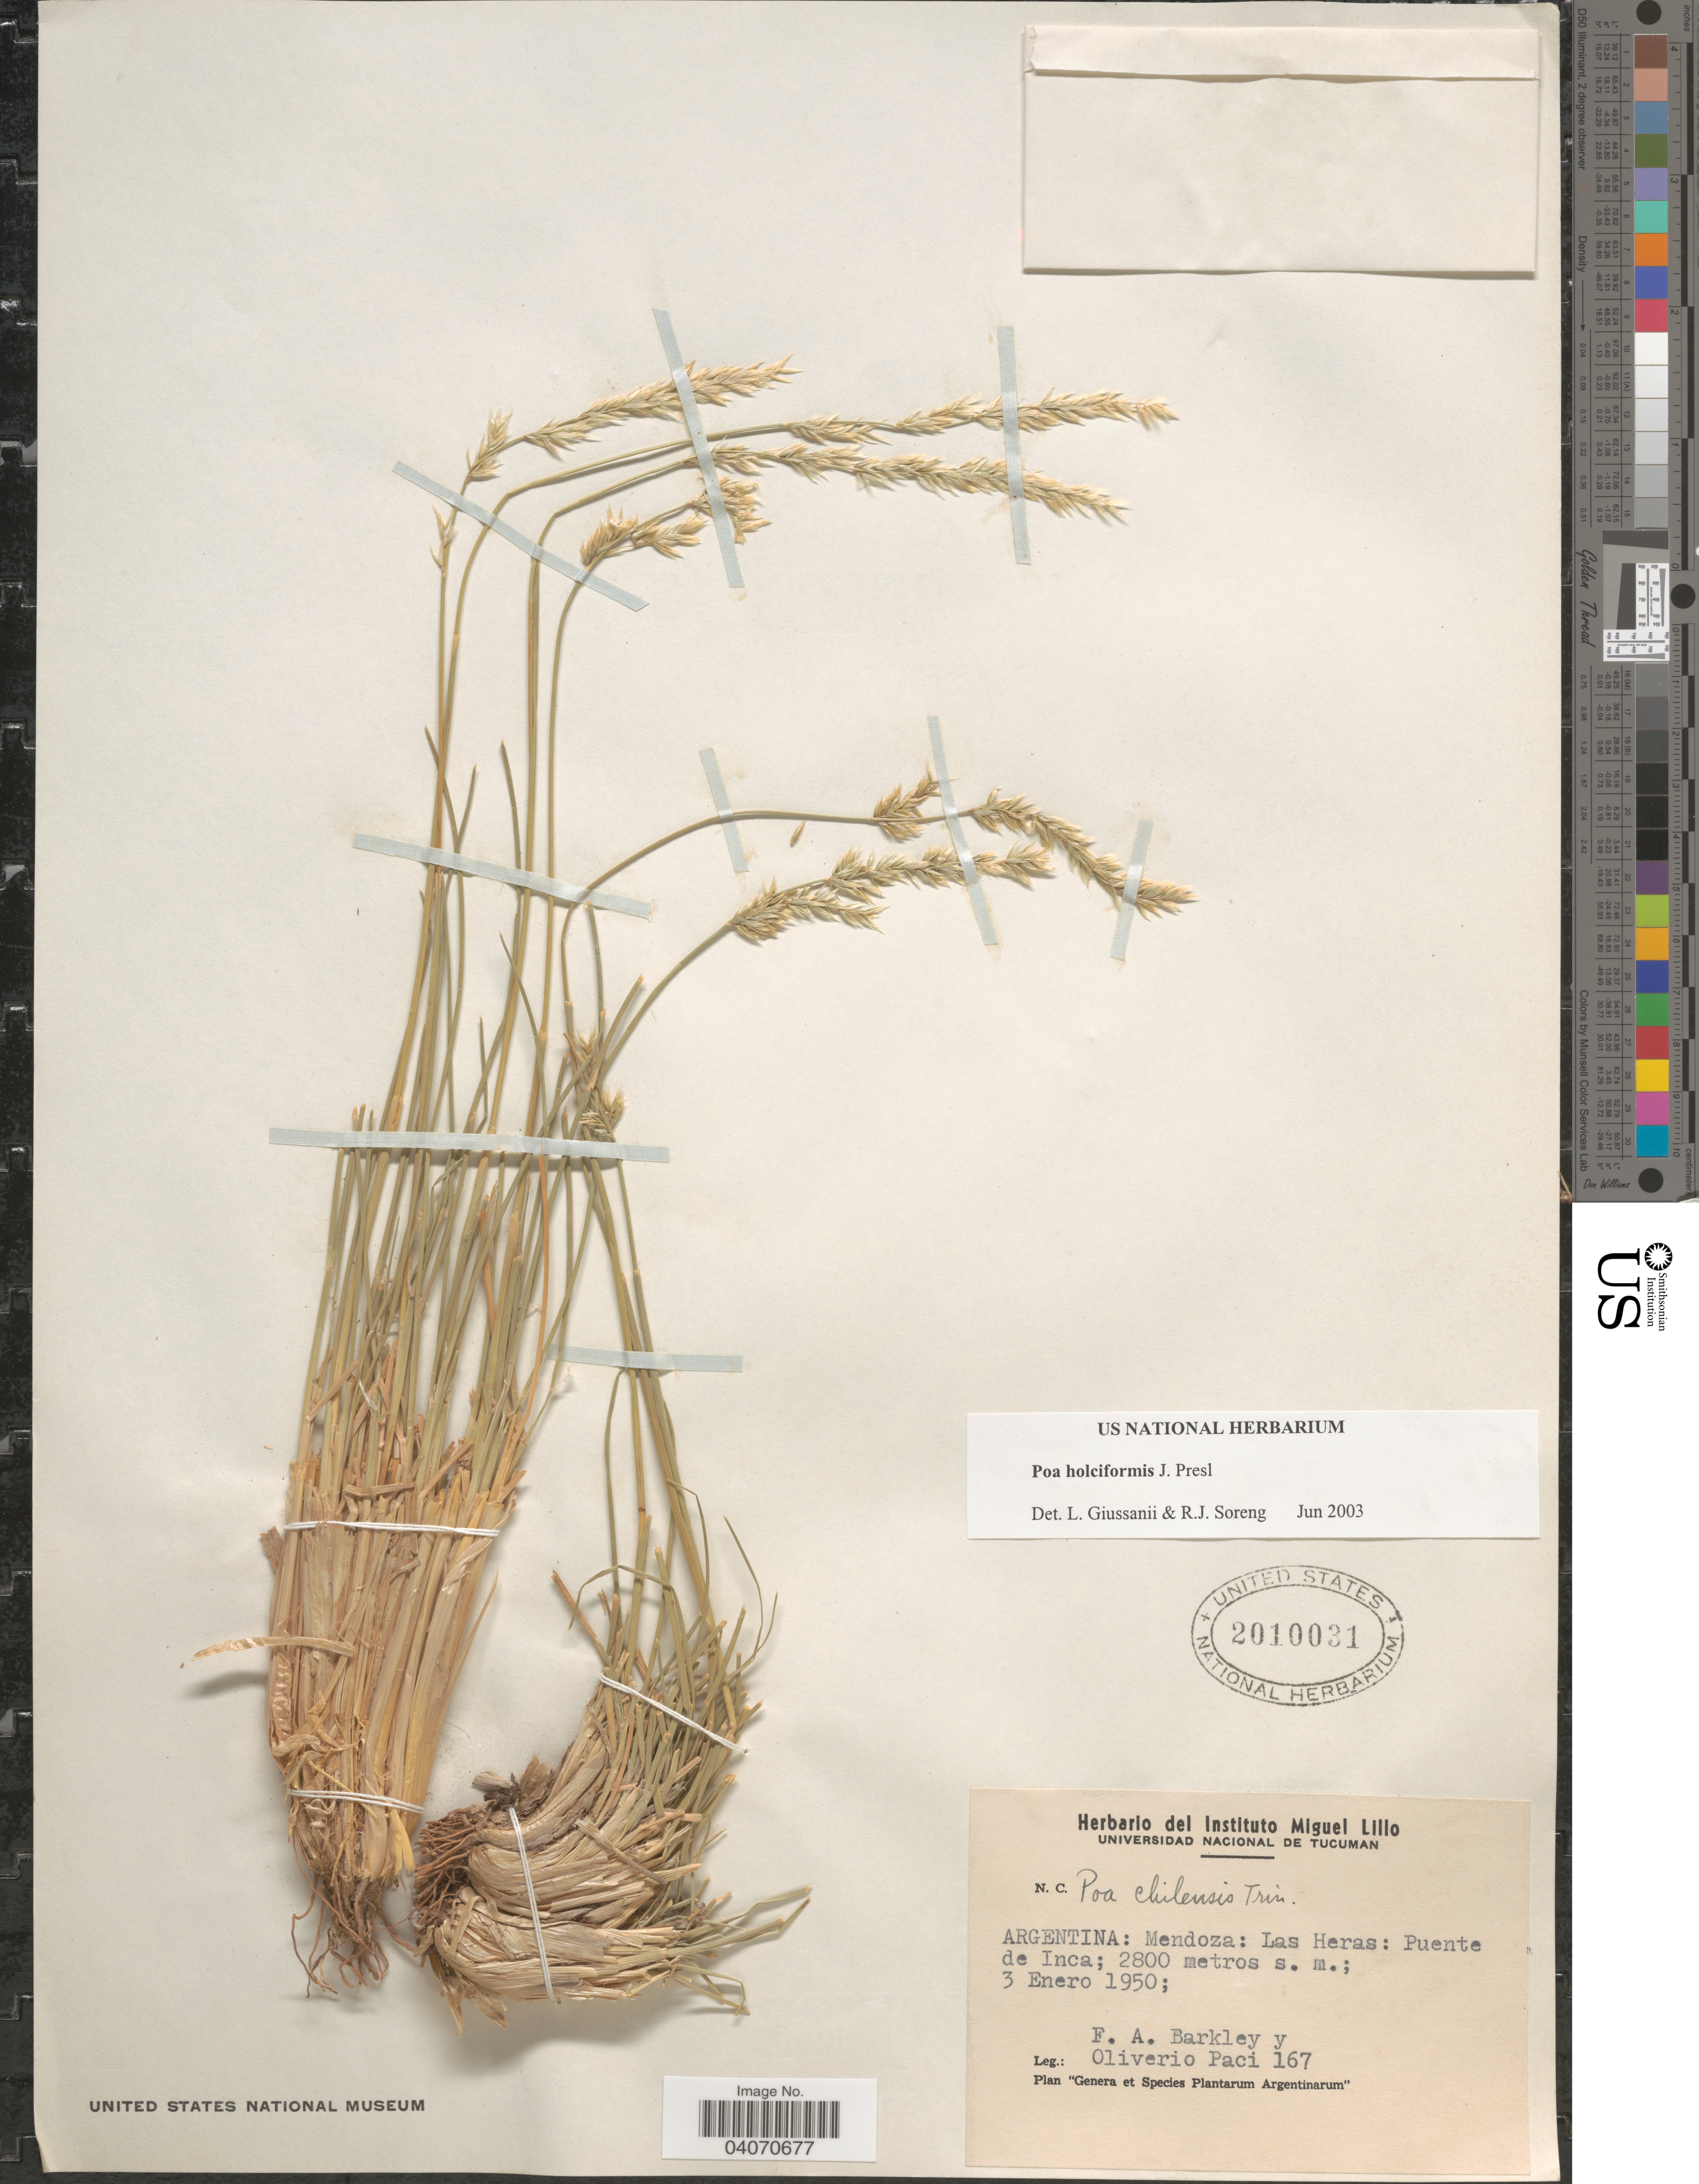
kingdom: Plantae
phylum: Tracheophyta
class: Liliopsida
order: Poales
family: Poaceae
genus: Poa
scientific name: Poa holciformis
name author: J. Presl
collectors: F. A. Barkley & O. Paci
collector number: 167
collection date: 1950-01-03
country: Argentina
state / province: Mendoza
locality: Las Heras: Puente de Inca.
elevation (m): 2800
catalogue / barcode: US 2010031